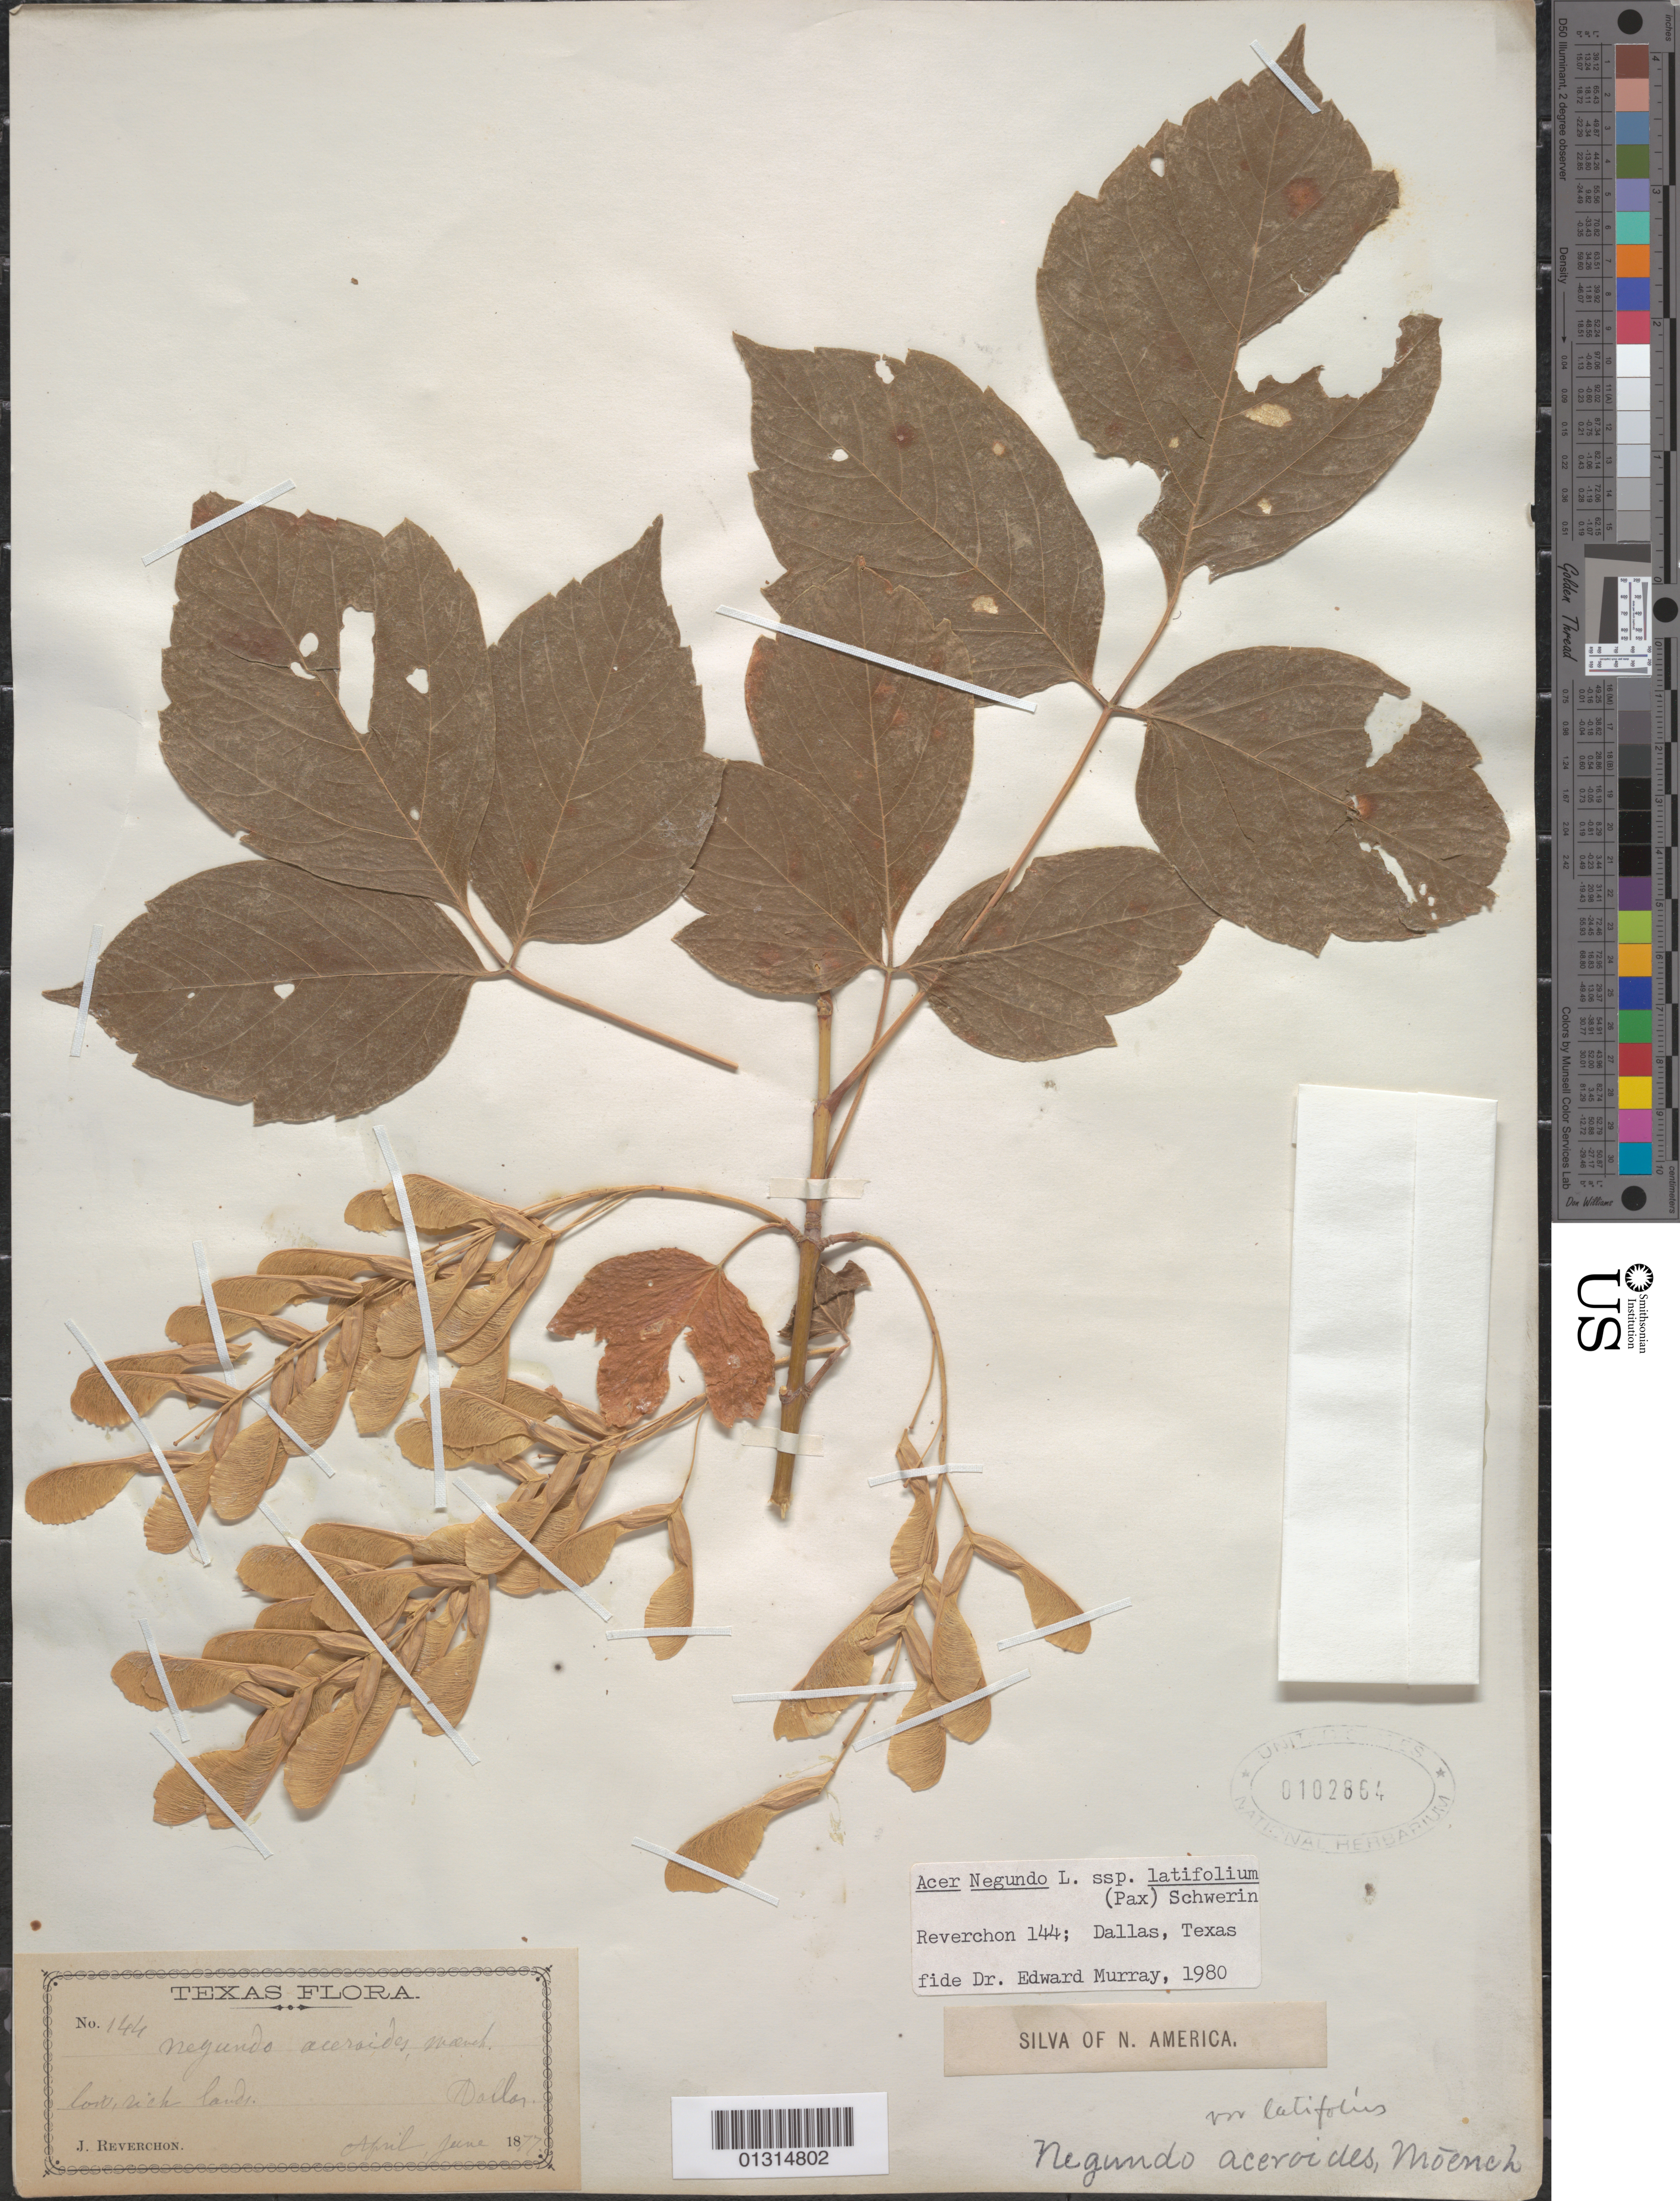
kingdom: Plantae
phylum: Tracheophyta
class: Magnoliopsida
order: Sapindales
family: Sapindaceae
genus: Acer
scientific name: Acer negundo subsp. latifolium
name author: (Pax) Schwer.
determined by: Murray, Edward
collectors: J. Reverchon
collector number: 144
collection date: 1877-04/1877-06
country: United States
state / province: Texas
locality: Dallas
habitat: Low, rich lands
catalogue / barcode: US 102864